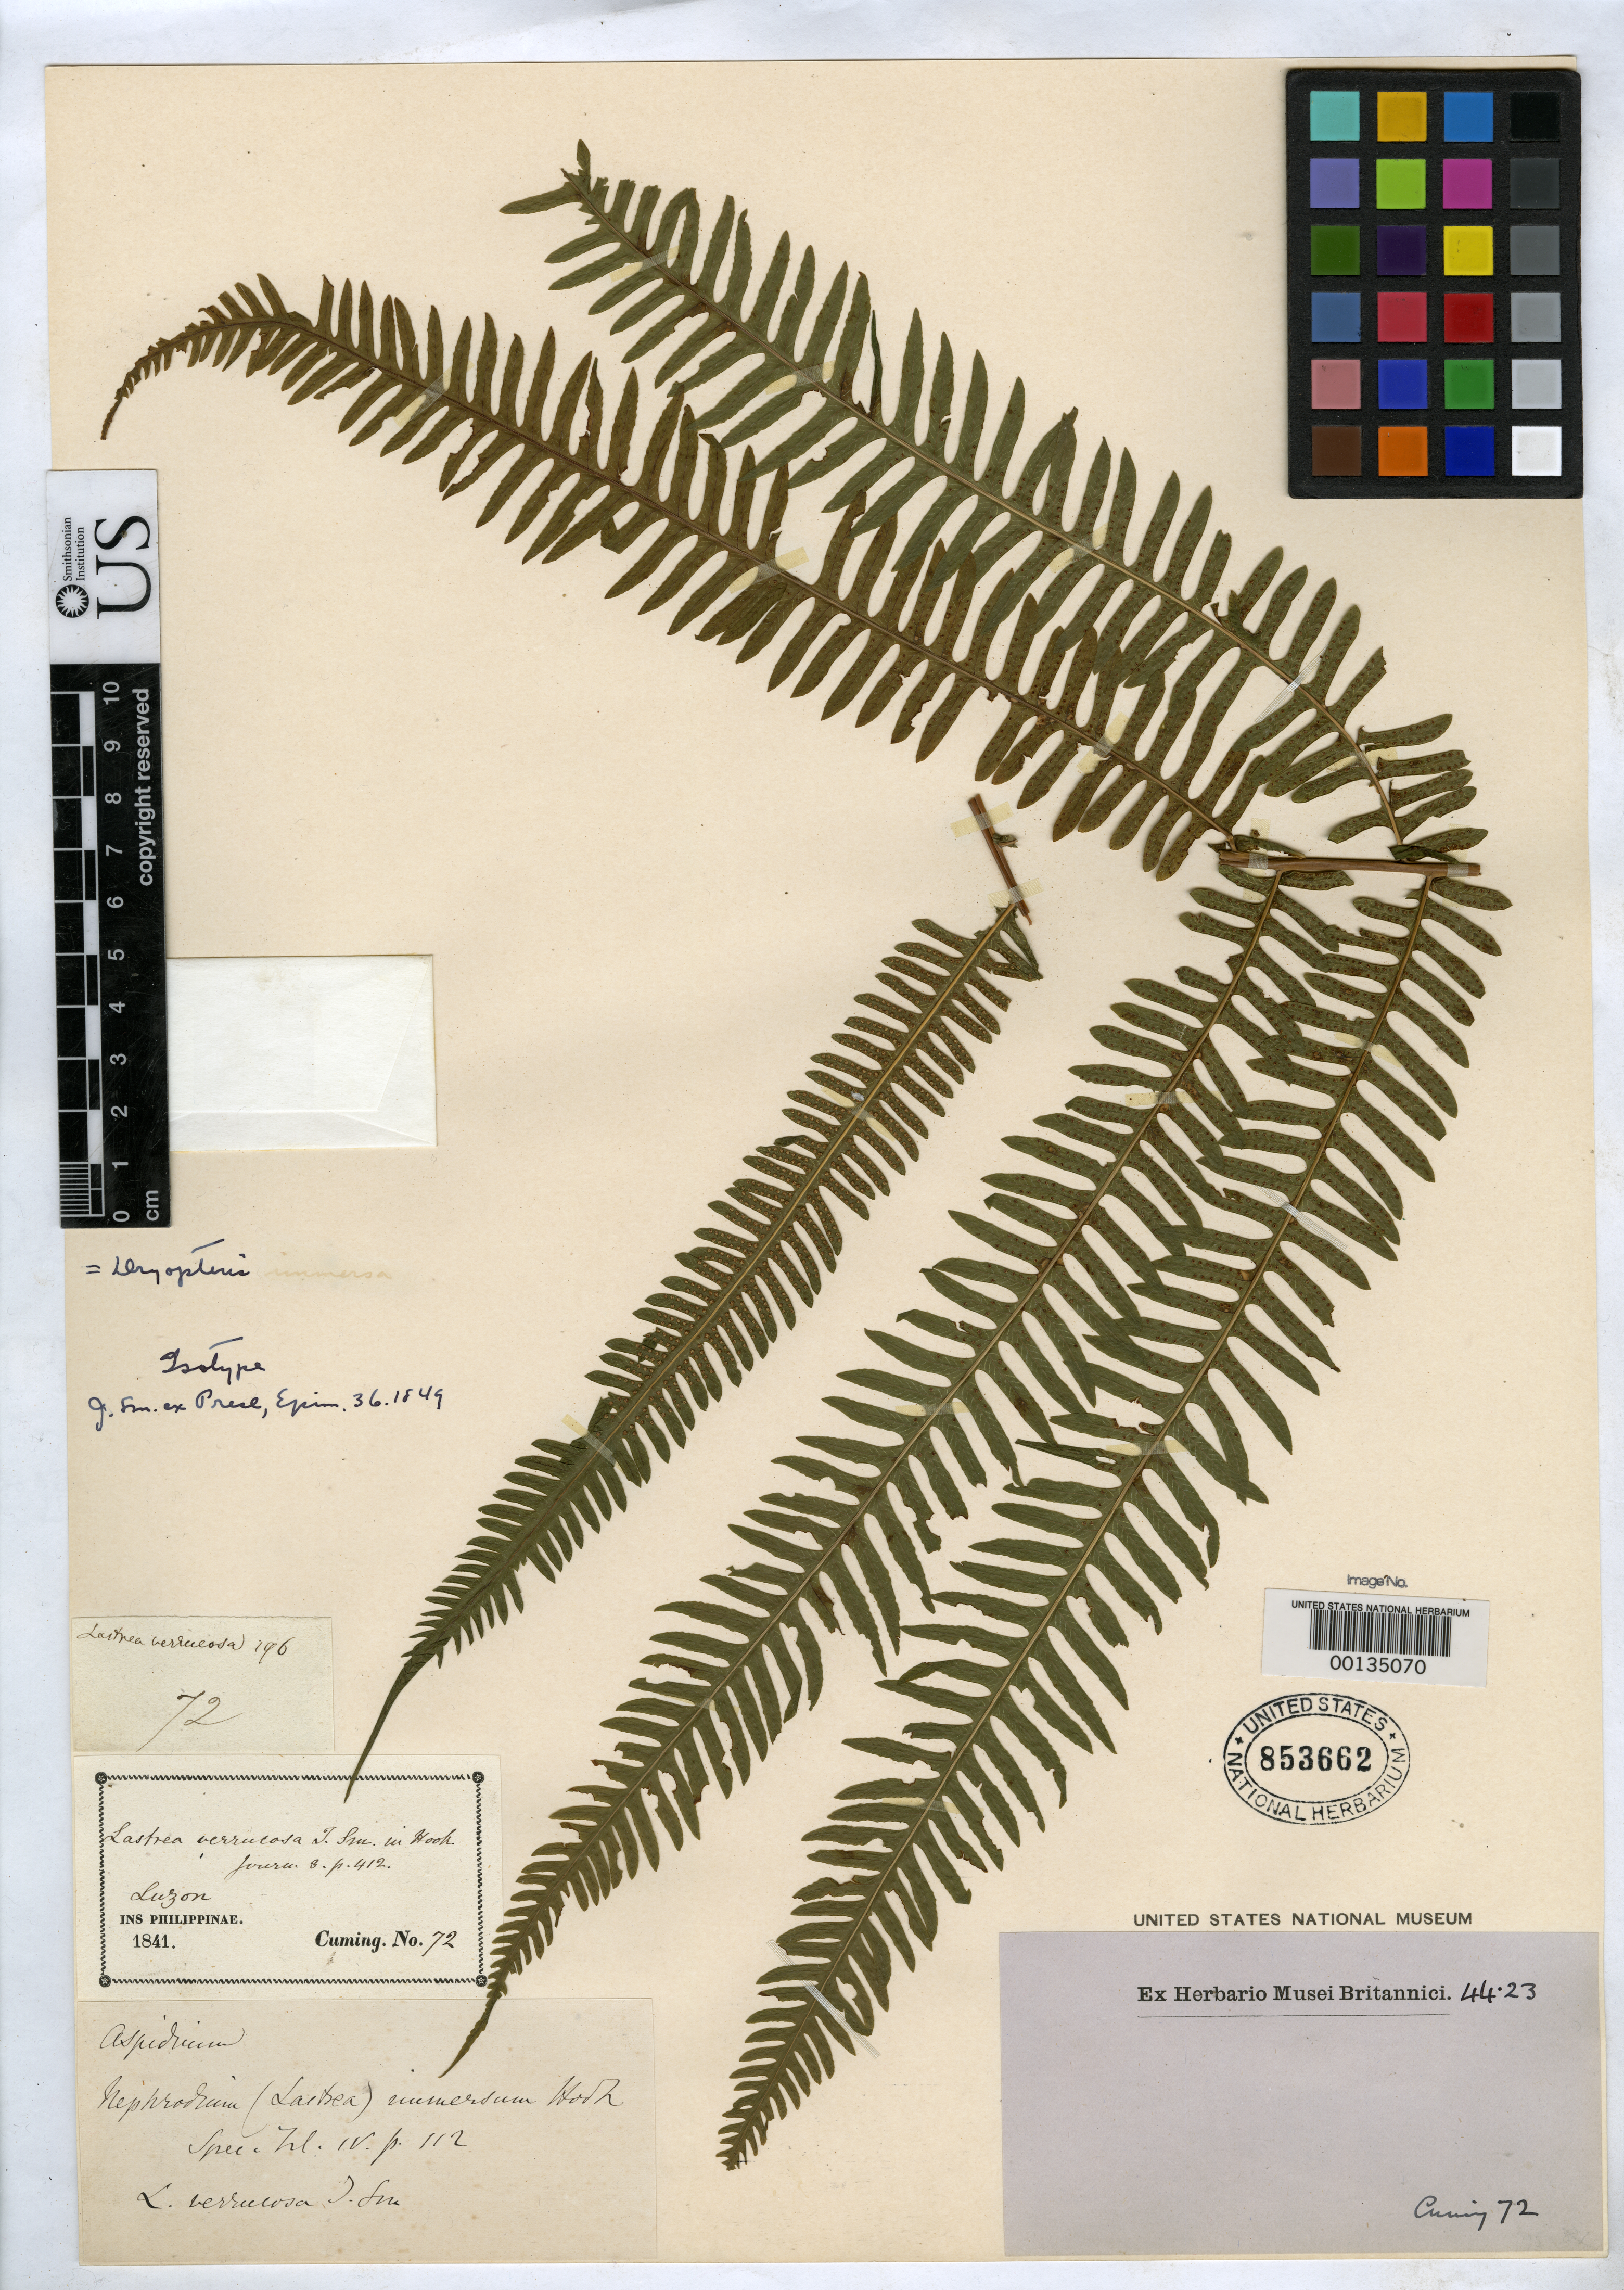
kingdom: Plantae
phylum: Tracheophyta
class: Polypodiopsida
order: Polypodiales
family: Thelypteridaceae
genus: Lastrea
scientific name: Lastrea verrucosa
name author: J. Sm. ex C. Presl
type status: Type Collection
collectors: H. Cuming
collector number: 72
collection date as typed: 1841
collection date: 1841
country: Philippines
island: Luzon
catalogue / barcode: US 853662